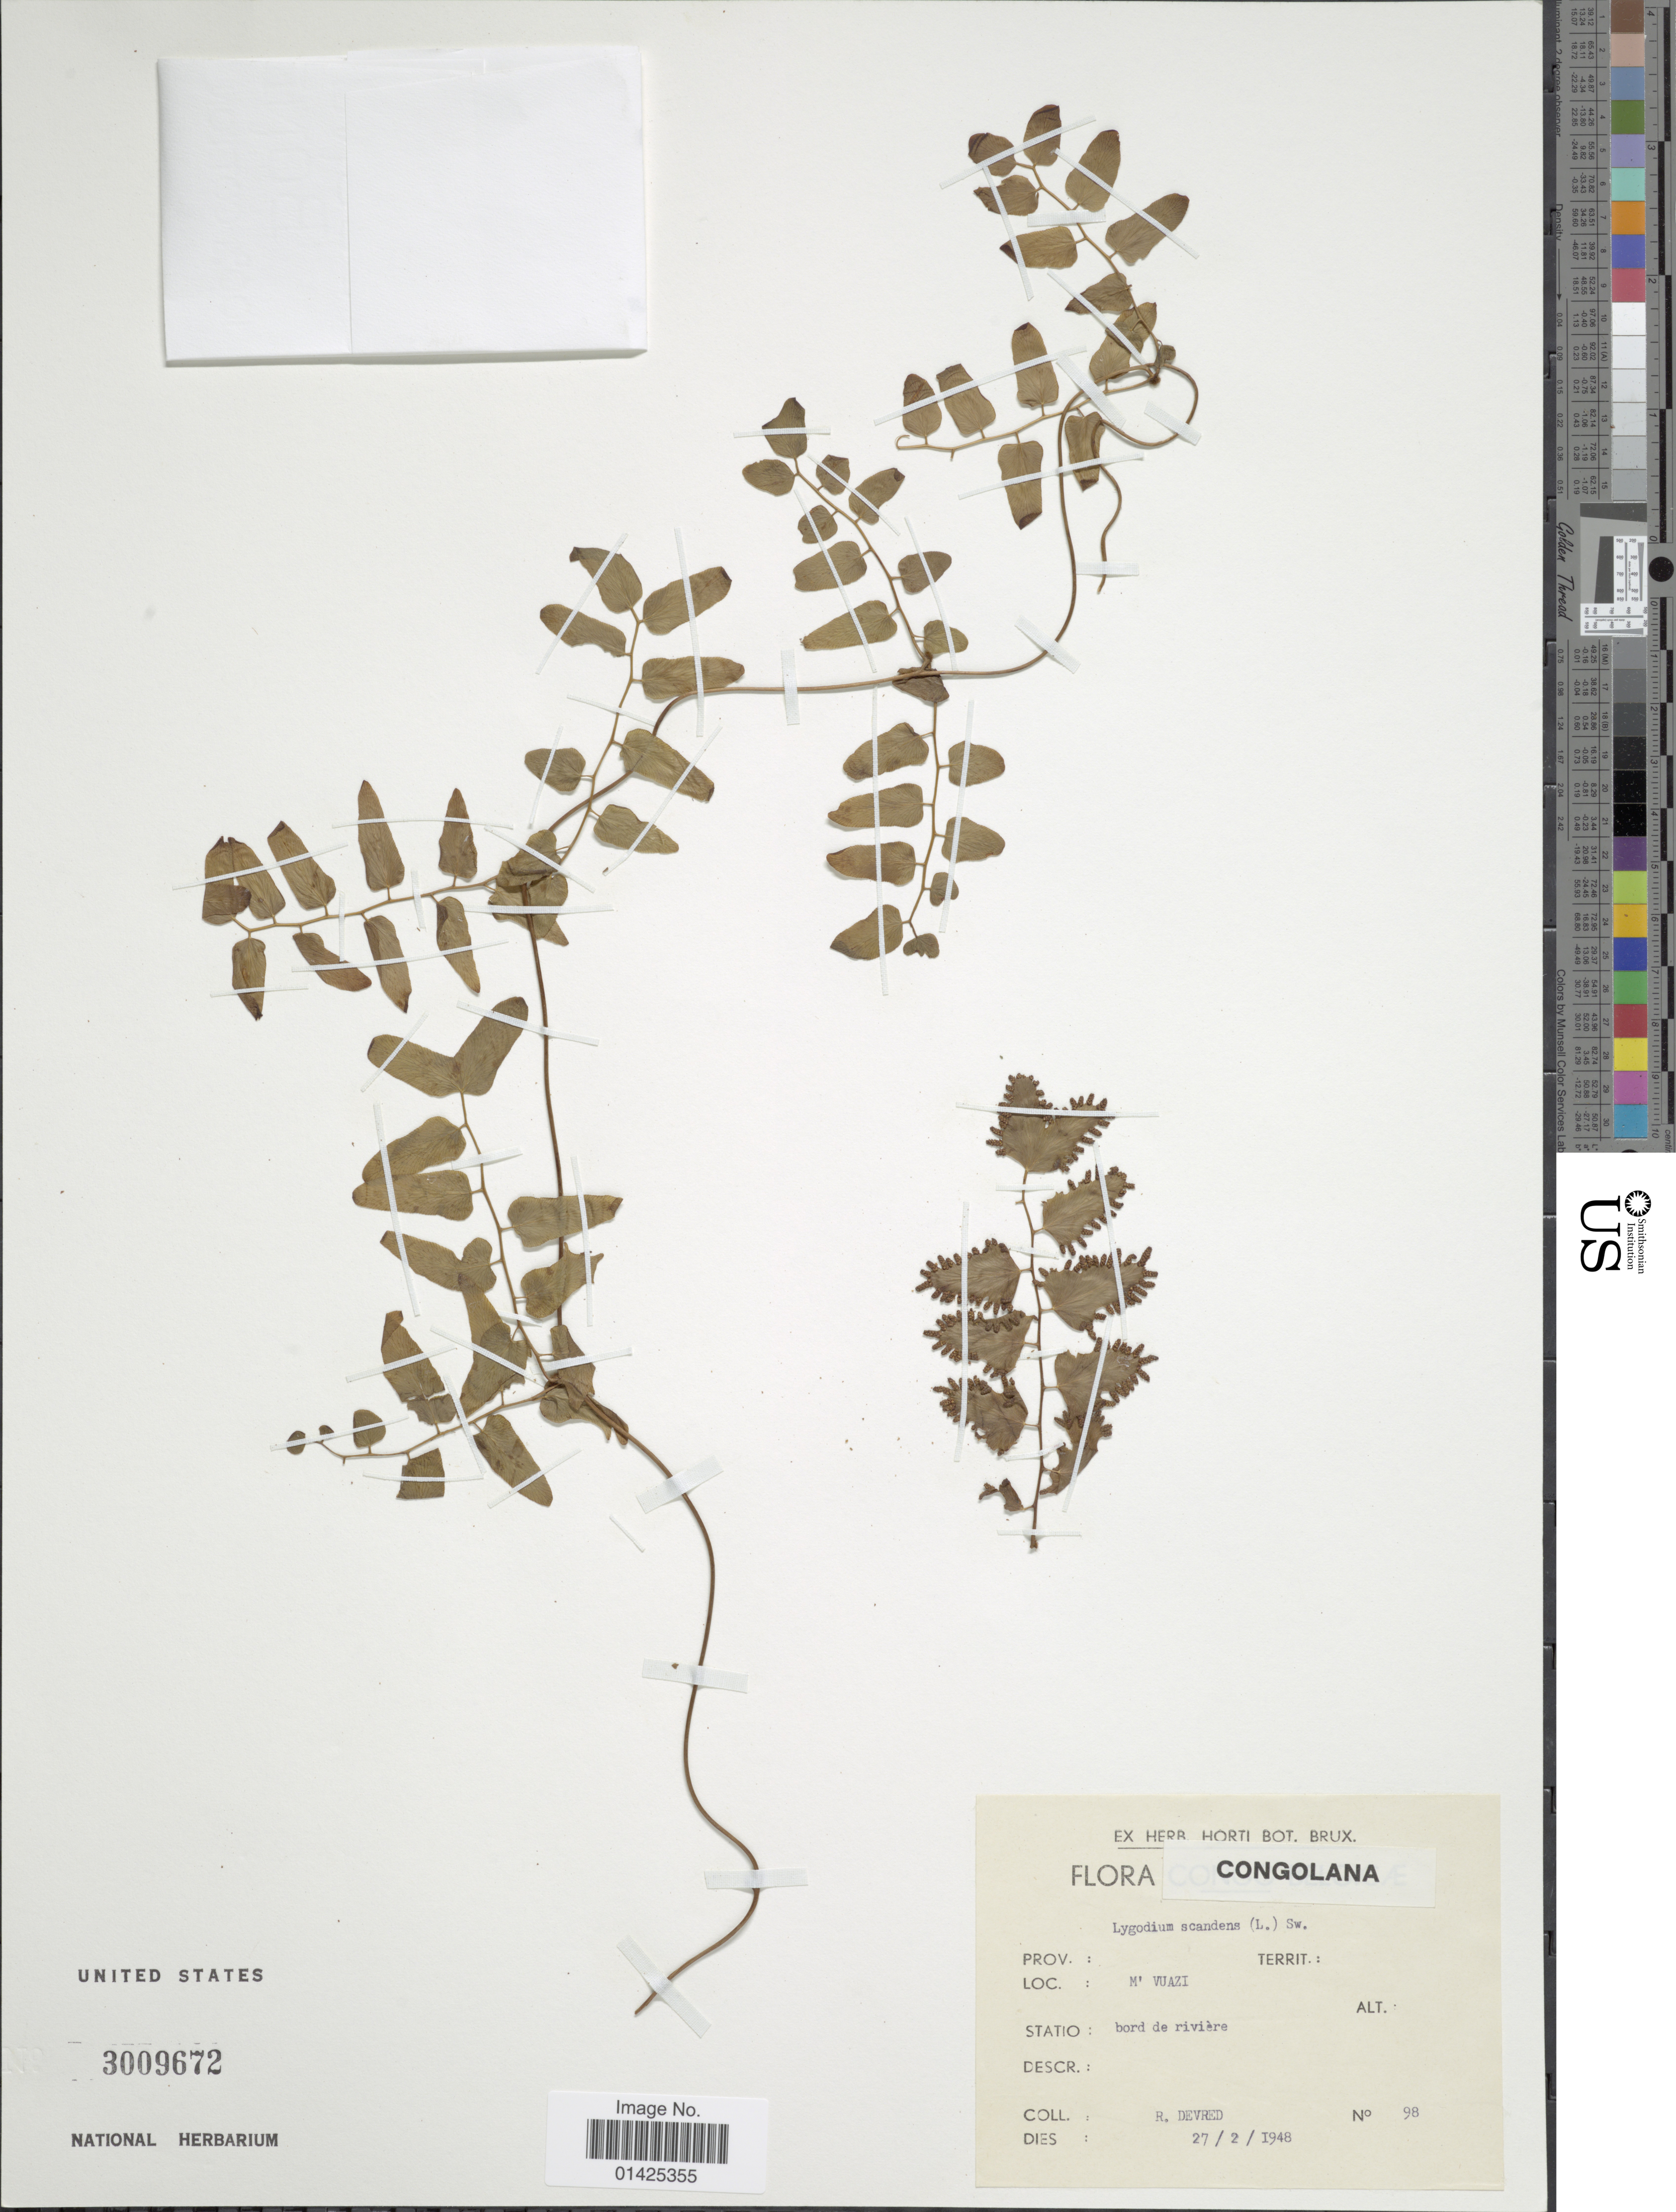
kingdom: Plantae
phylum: Tracheophyta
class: Polypodiopsida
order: Schizaeales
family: Lygodiaceae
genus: Lygodium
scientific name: Lygodium microphyllum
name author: (Cav.) R. Br.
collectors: R. Devred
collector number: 98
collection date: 1948-02-27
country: Congo, Democratic Republic of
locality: M' Vuazi.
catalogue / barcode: US 3009672